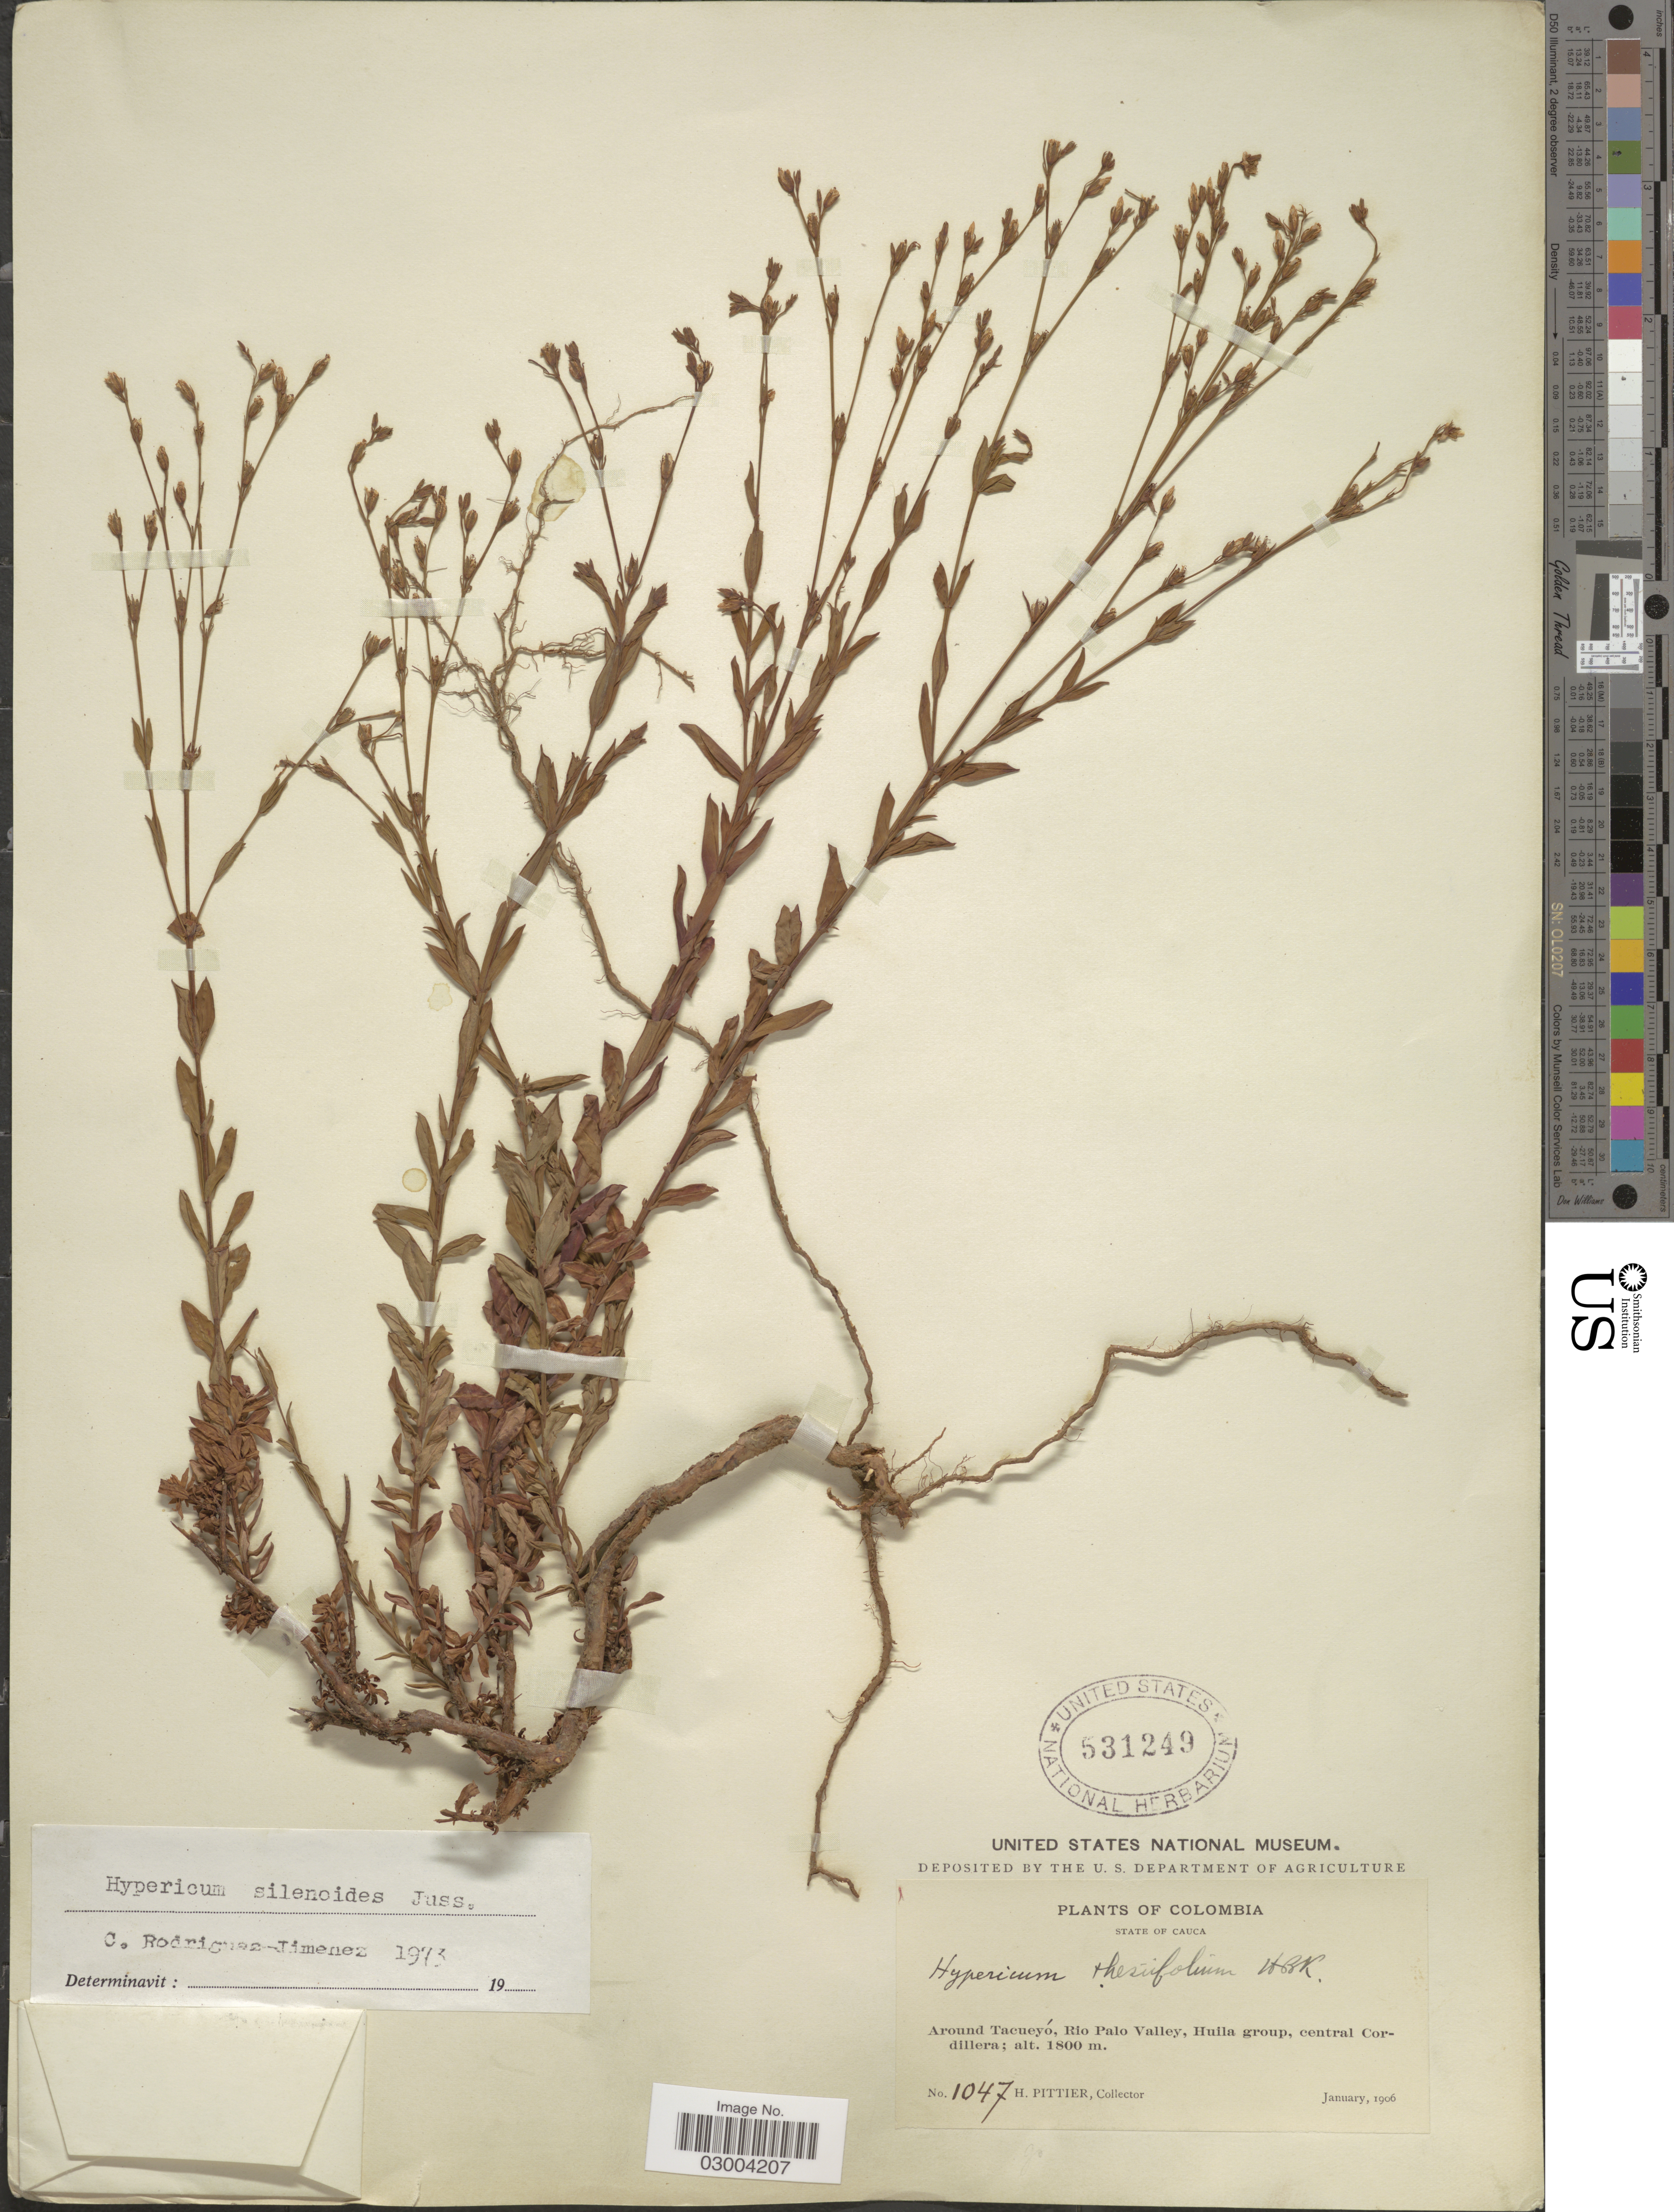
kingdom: Plantae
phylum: Tracheophyta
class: Magnoliopsida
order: Malpighiales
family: Hypericaceae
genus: Hypericum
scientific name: Hypericum silenoides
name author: Juss.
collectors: H. F. Pittier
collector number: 1047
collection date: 1906-01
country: Colombia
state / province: Cauca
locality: Around Tacueyó, Rio Palo Valley, Huila group, central Cordillera.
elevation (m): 1800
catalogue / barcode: US 531249